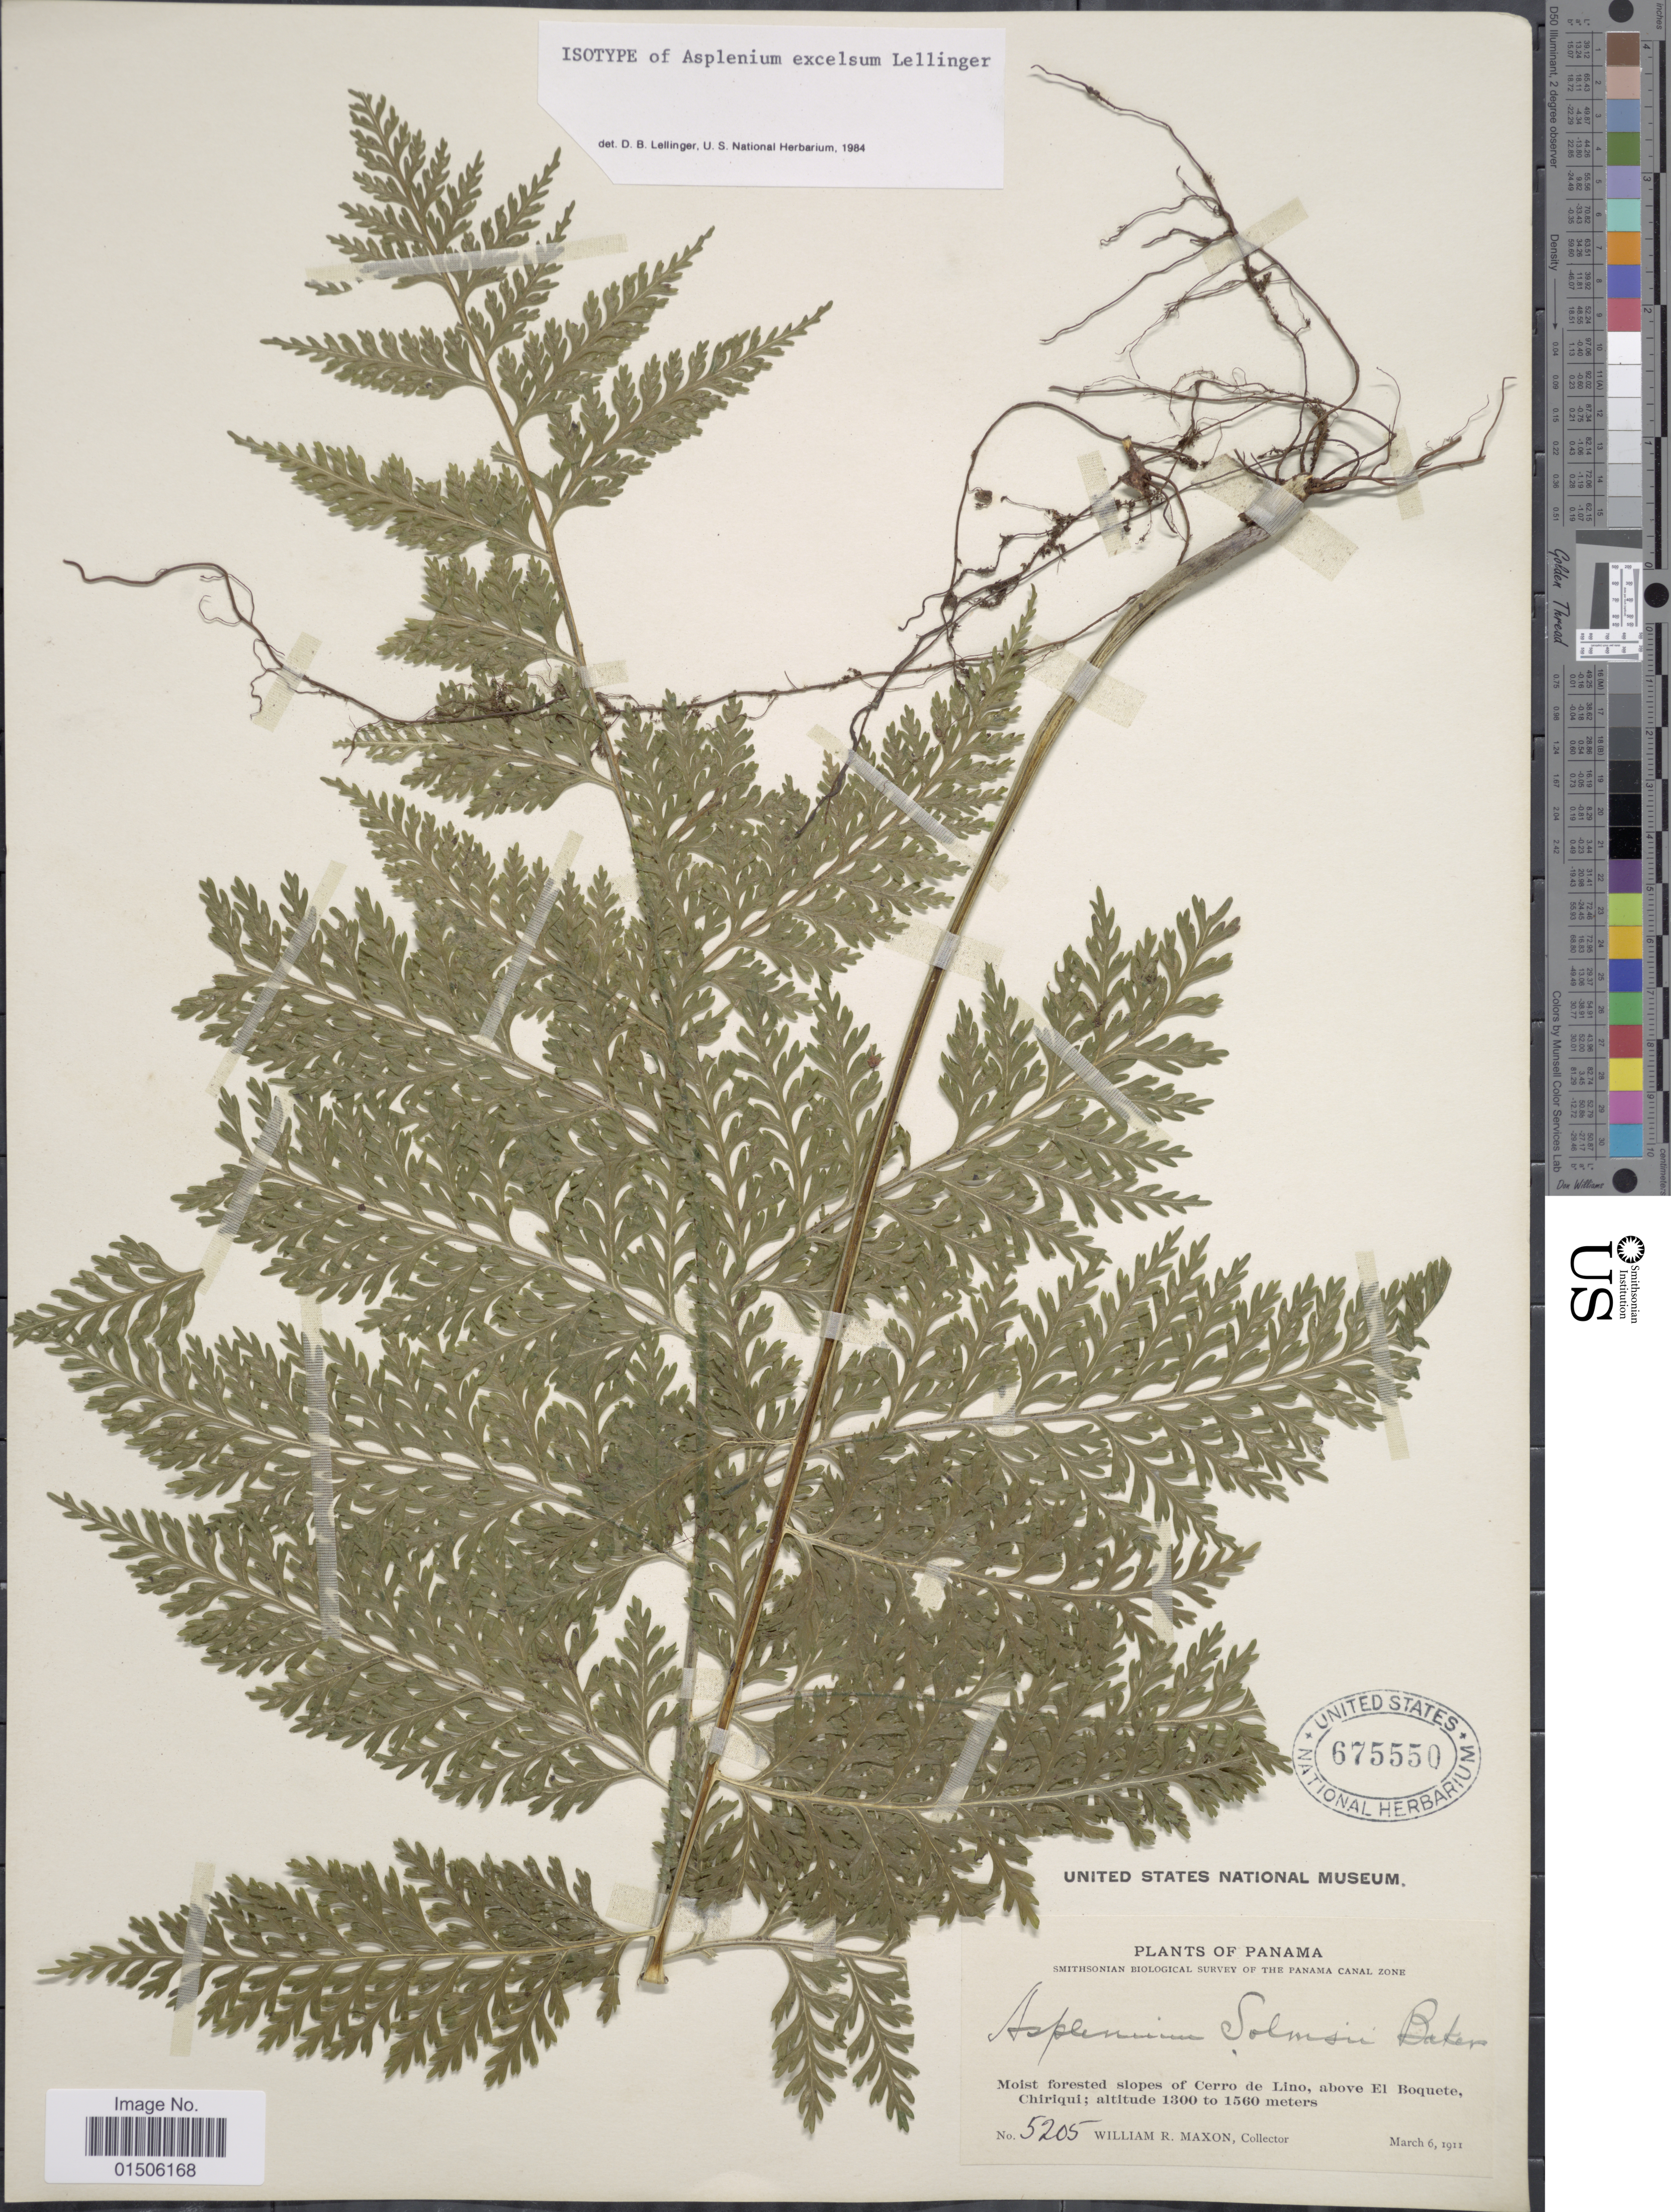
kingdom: Plantae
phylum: Tracheophyta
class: Polypodiopsida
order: Polypodiales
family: Aspleniaceae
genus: Asplenium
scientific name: Asplenium excelsum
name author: Lellinger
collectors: W. R. Maxon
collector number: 5205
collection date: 1911-03-06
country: Panama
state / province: Chiriqui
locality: Mosit forested slopes of Cerro de Lino, above El Boquete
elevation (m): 1300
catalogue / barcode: US 675550